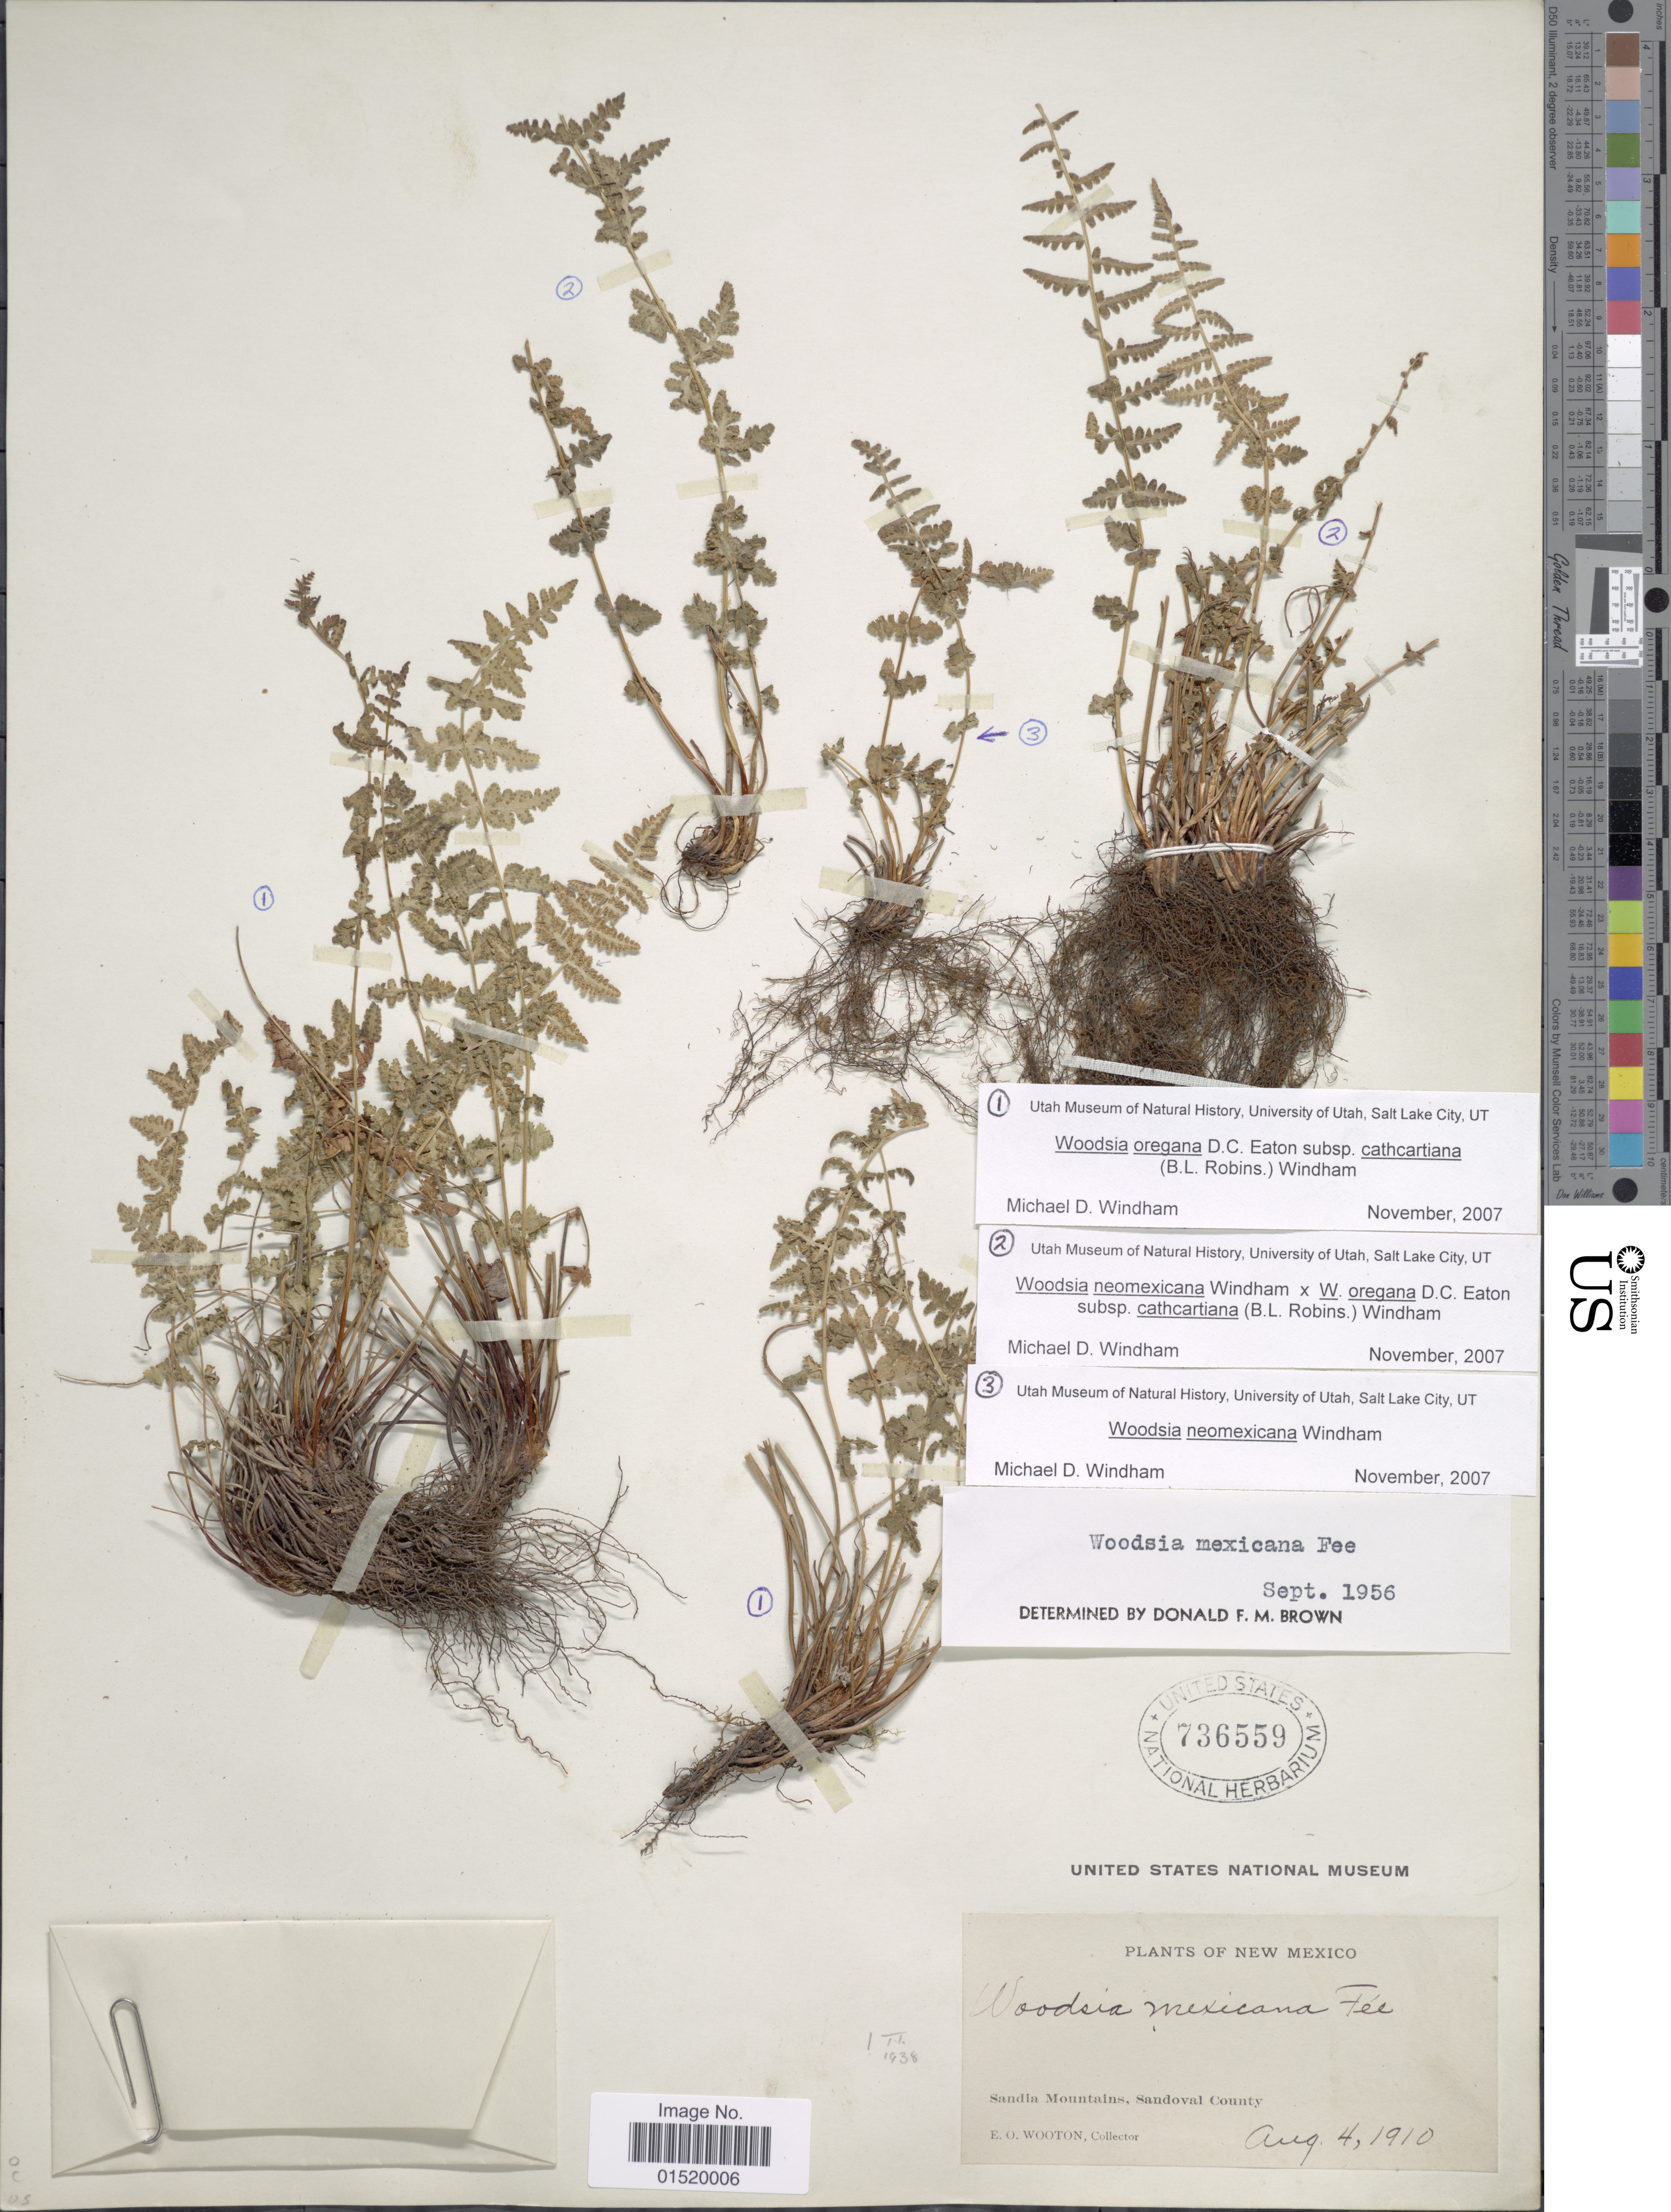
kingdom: Plantae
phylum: Tracheophyta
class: Polypodiopsida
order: Polypodiales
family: Woodsiaceae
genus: Woodsia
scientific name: Woodsia neomexicana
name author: Windham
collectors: E. O. Wooton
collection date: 1910-08-04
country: United States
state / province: New Mexico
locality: Sandia Mountains, Sandoval County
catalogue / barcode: US 736559